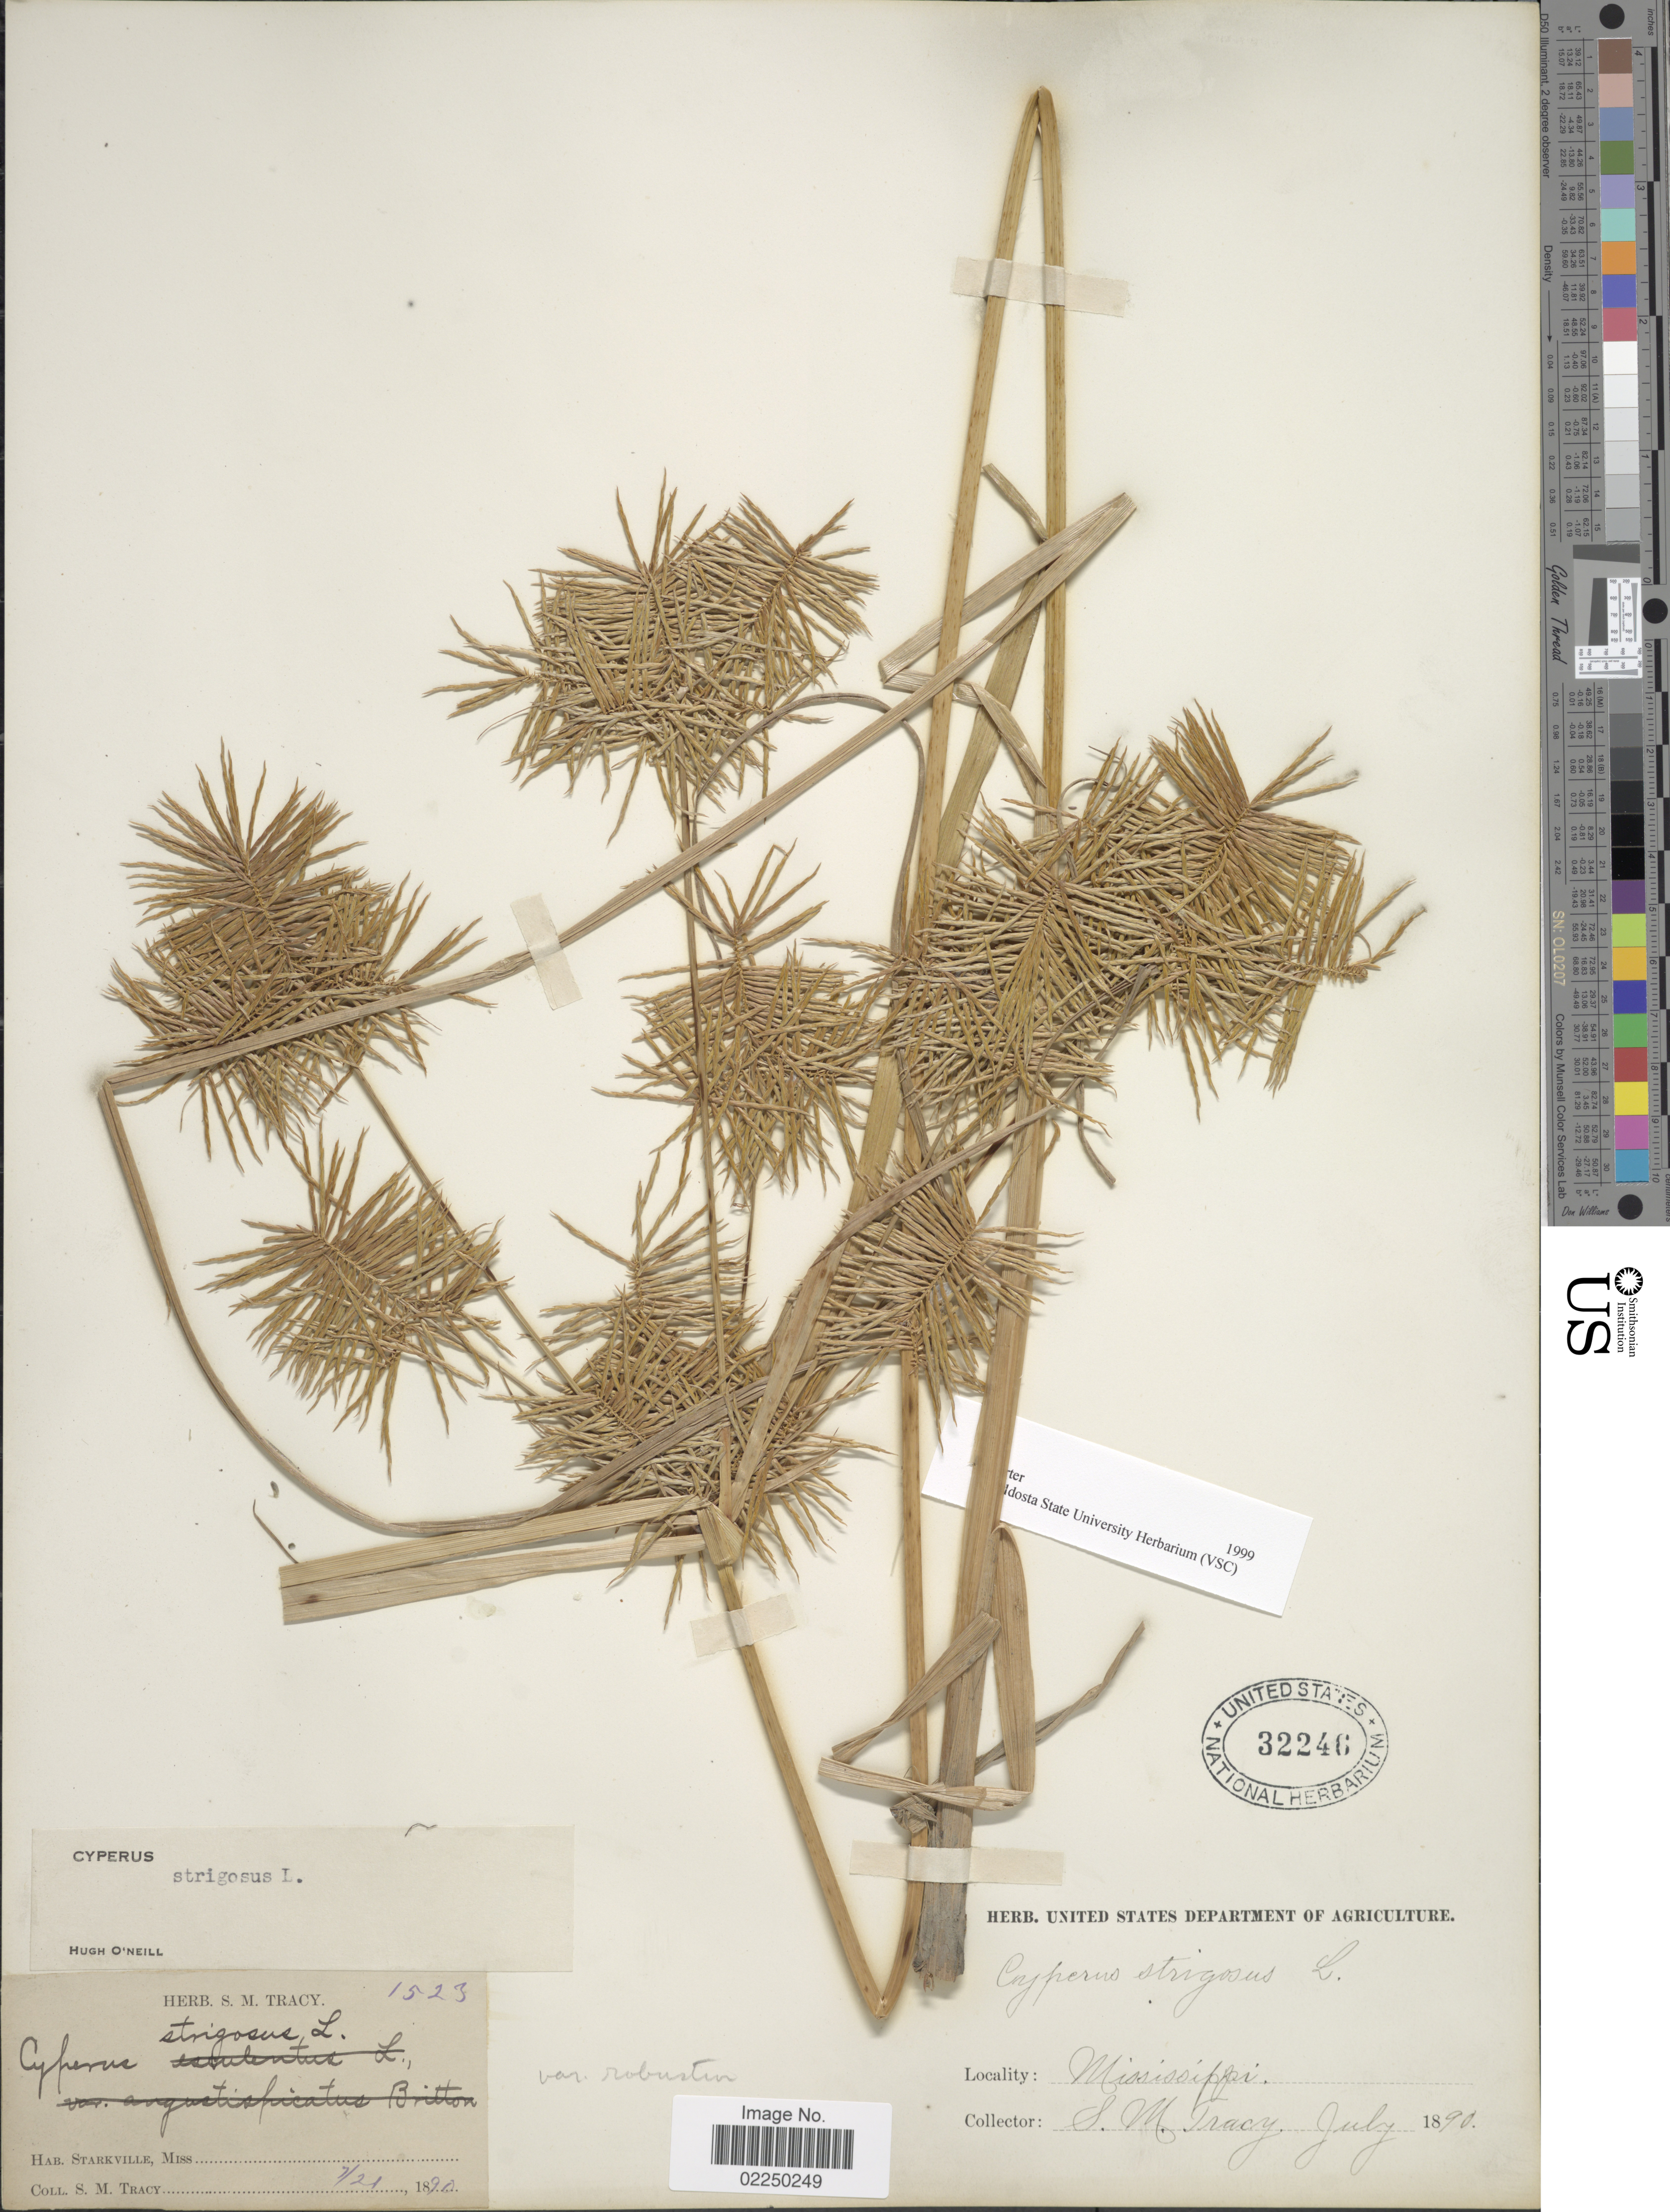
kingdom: Plantae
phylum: Tracheophyta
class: Liliopsida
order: Poales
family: Cyperaceae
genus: Cyperus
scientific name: Cyperus strigosus L.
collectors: S. M. Tracy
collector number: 1523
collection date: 1890-07-21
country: United States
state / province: Mississippi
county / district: Oktibbeha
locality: Starkville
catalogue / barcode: US 32246